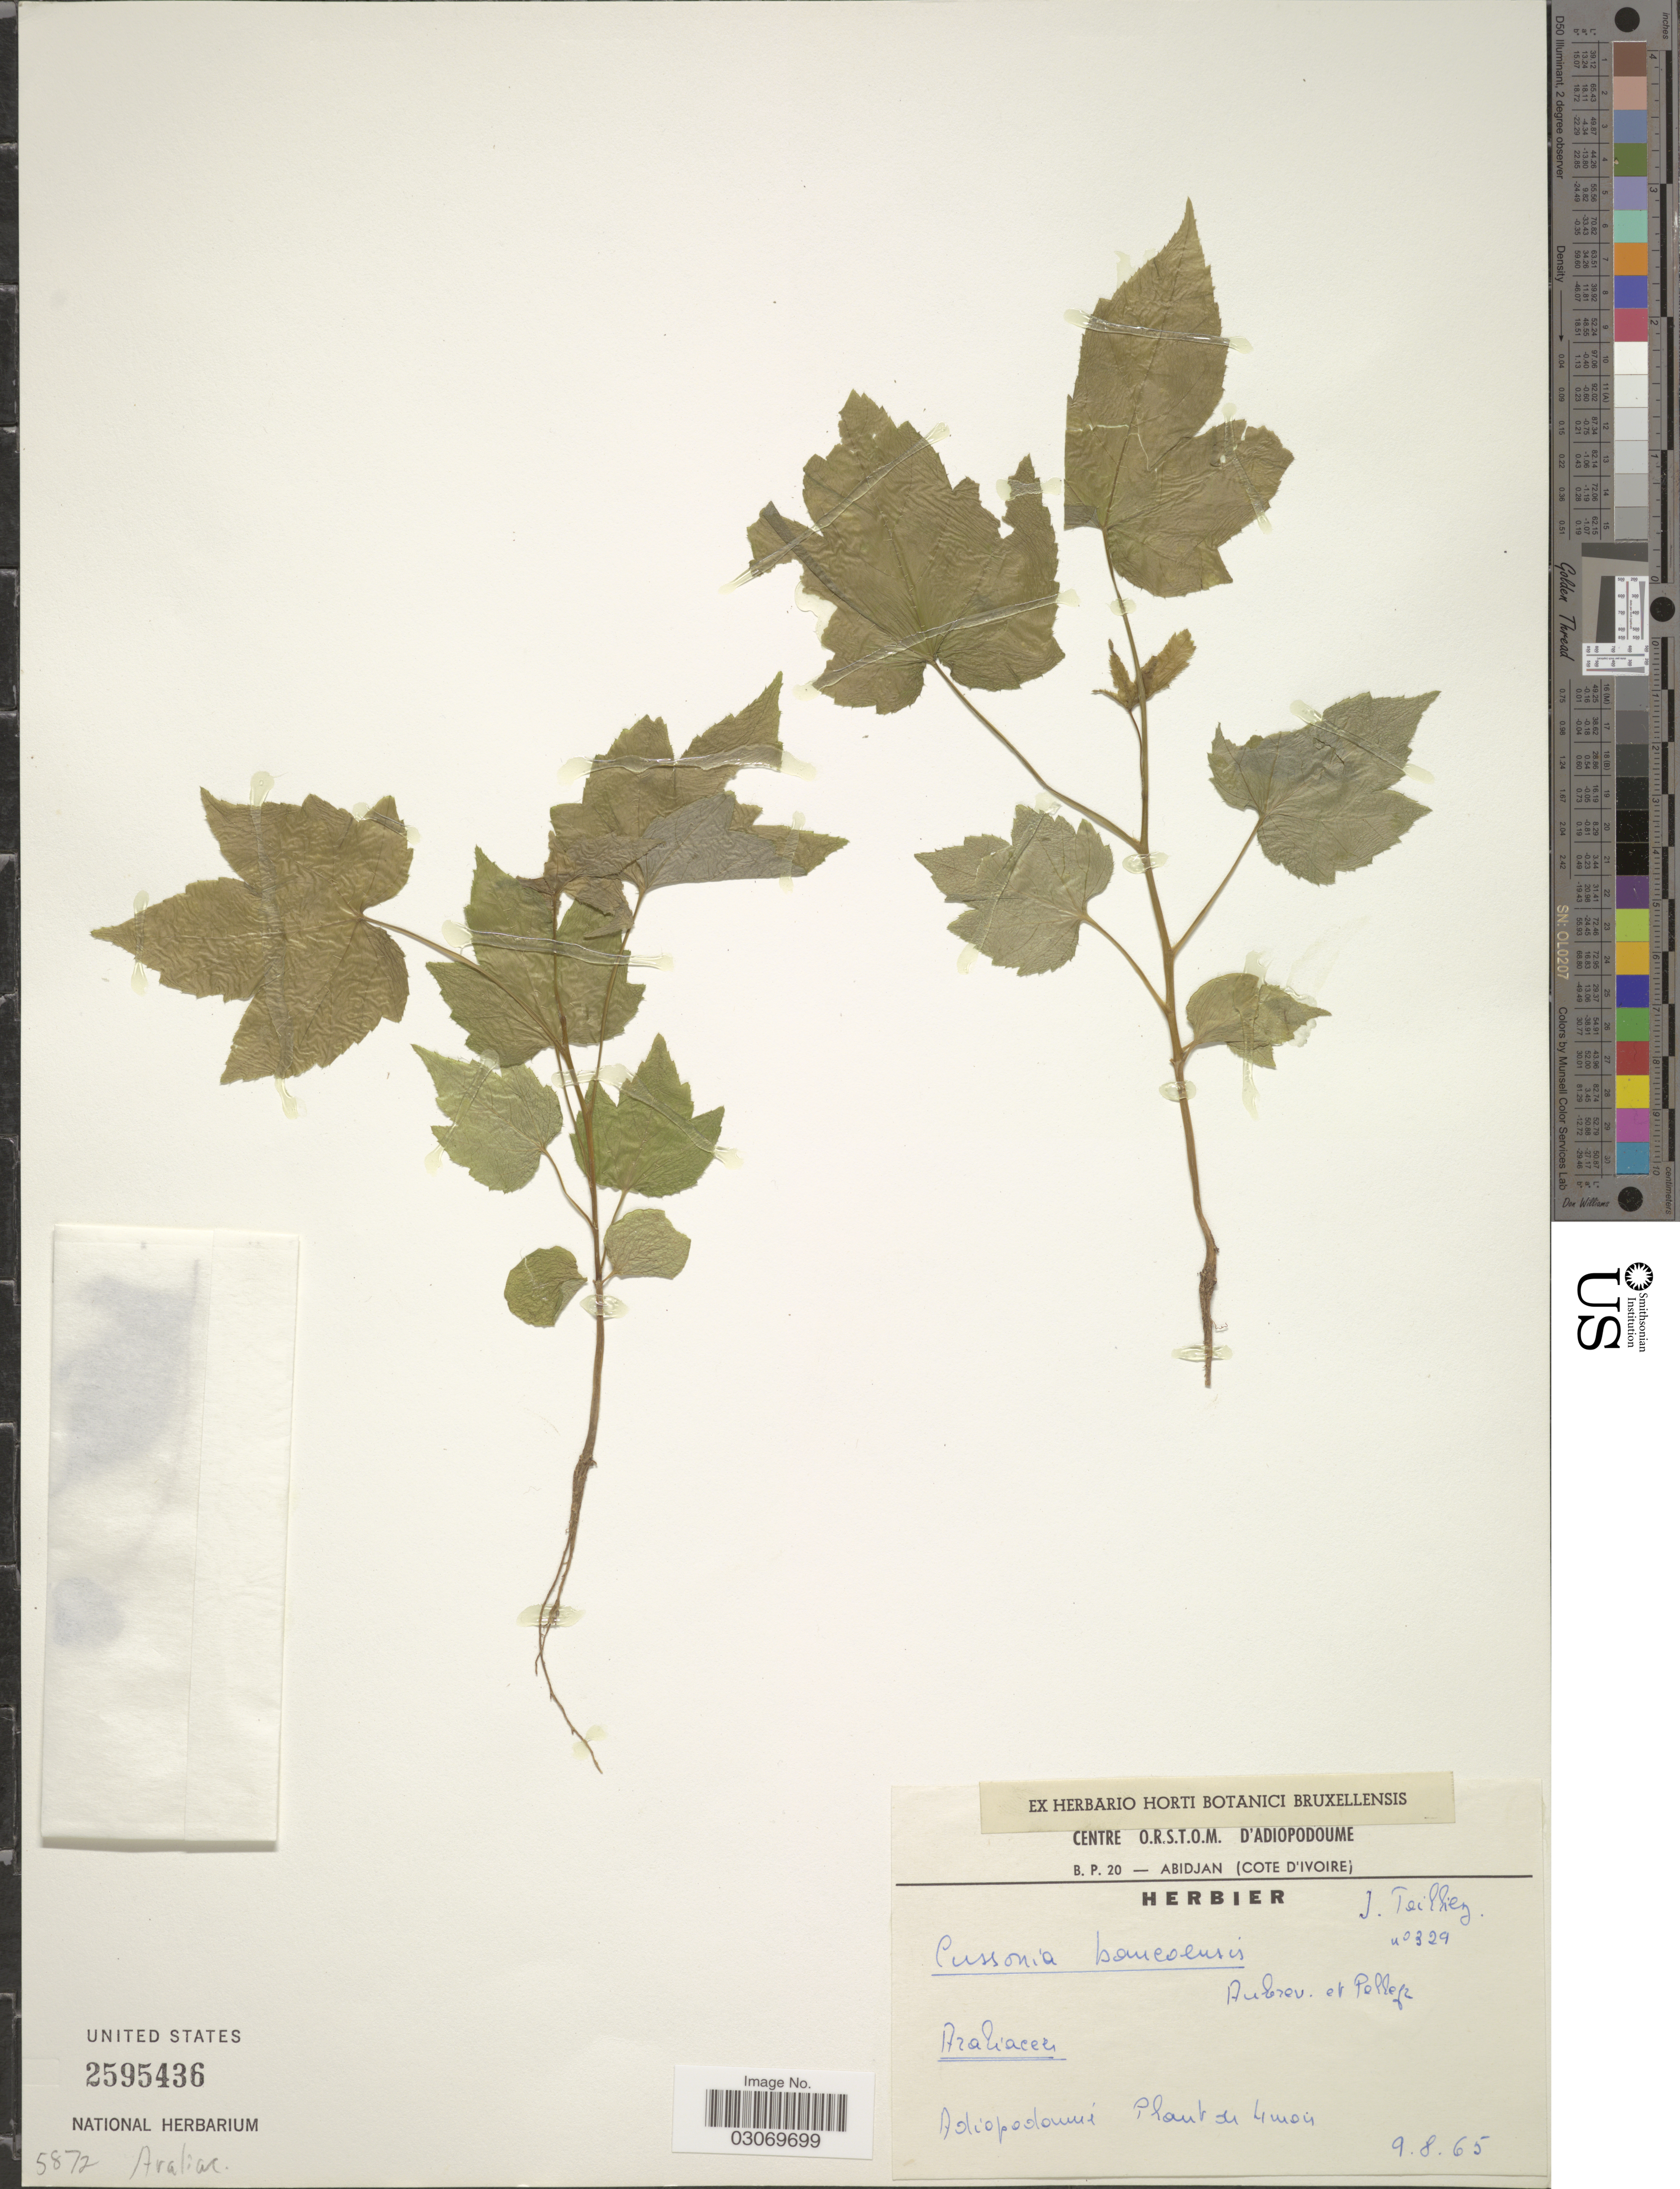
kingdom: Plantae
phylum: Tracheophyta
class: Magnoliopsida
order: Apiales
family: Araliaceae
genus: Cussonia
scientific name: Cussonia bancoensis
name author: Aubrév. & Pellegr.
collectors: J. Teillier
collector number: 329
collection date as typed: Transcribed d/m/y: 9/8/65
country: Ivory Coast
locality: Abidjan (Cote D'Ivoire).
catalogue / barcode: US 2595436